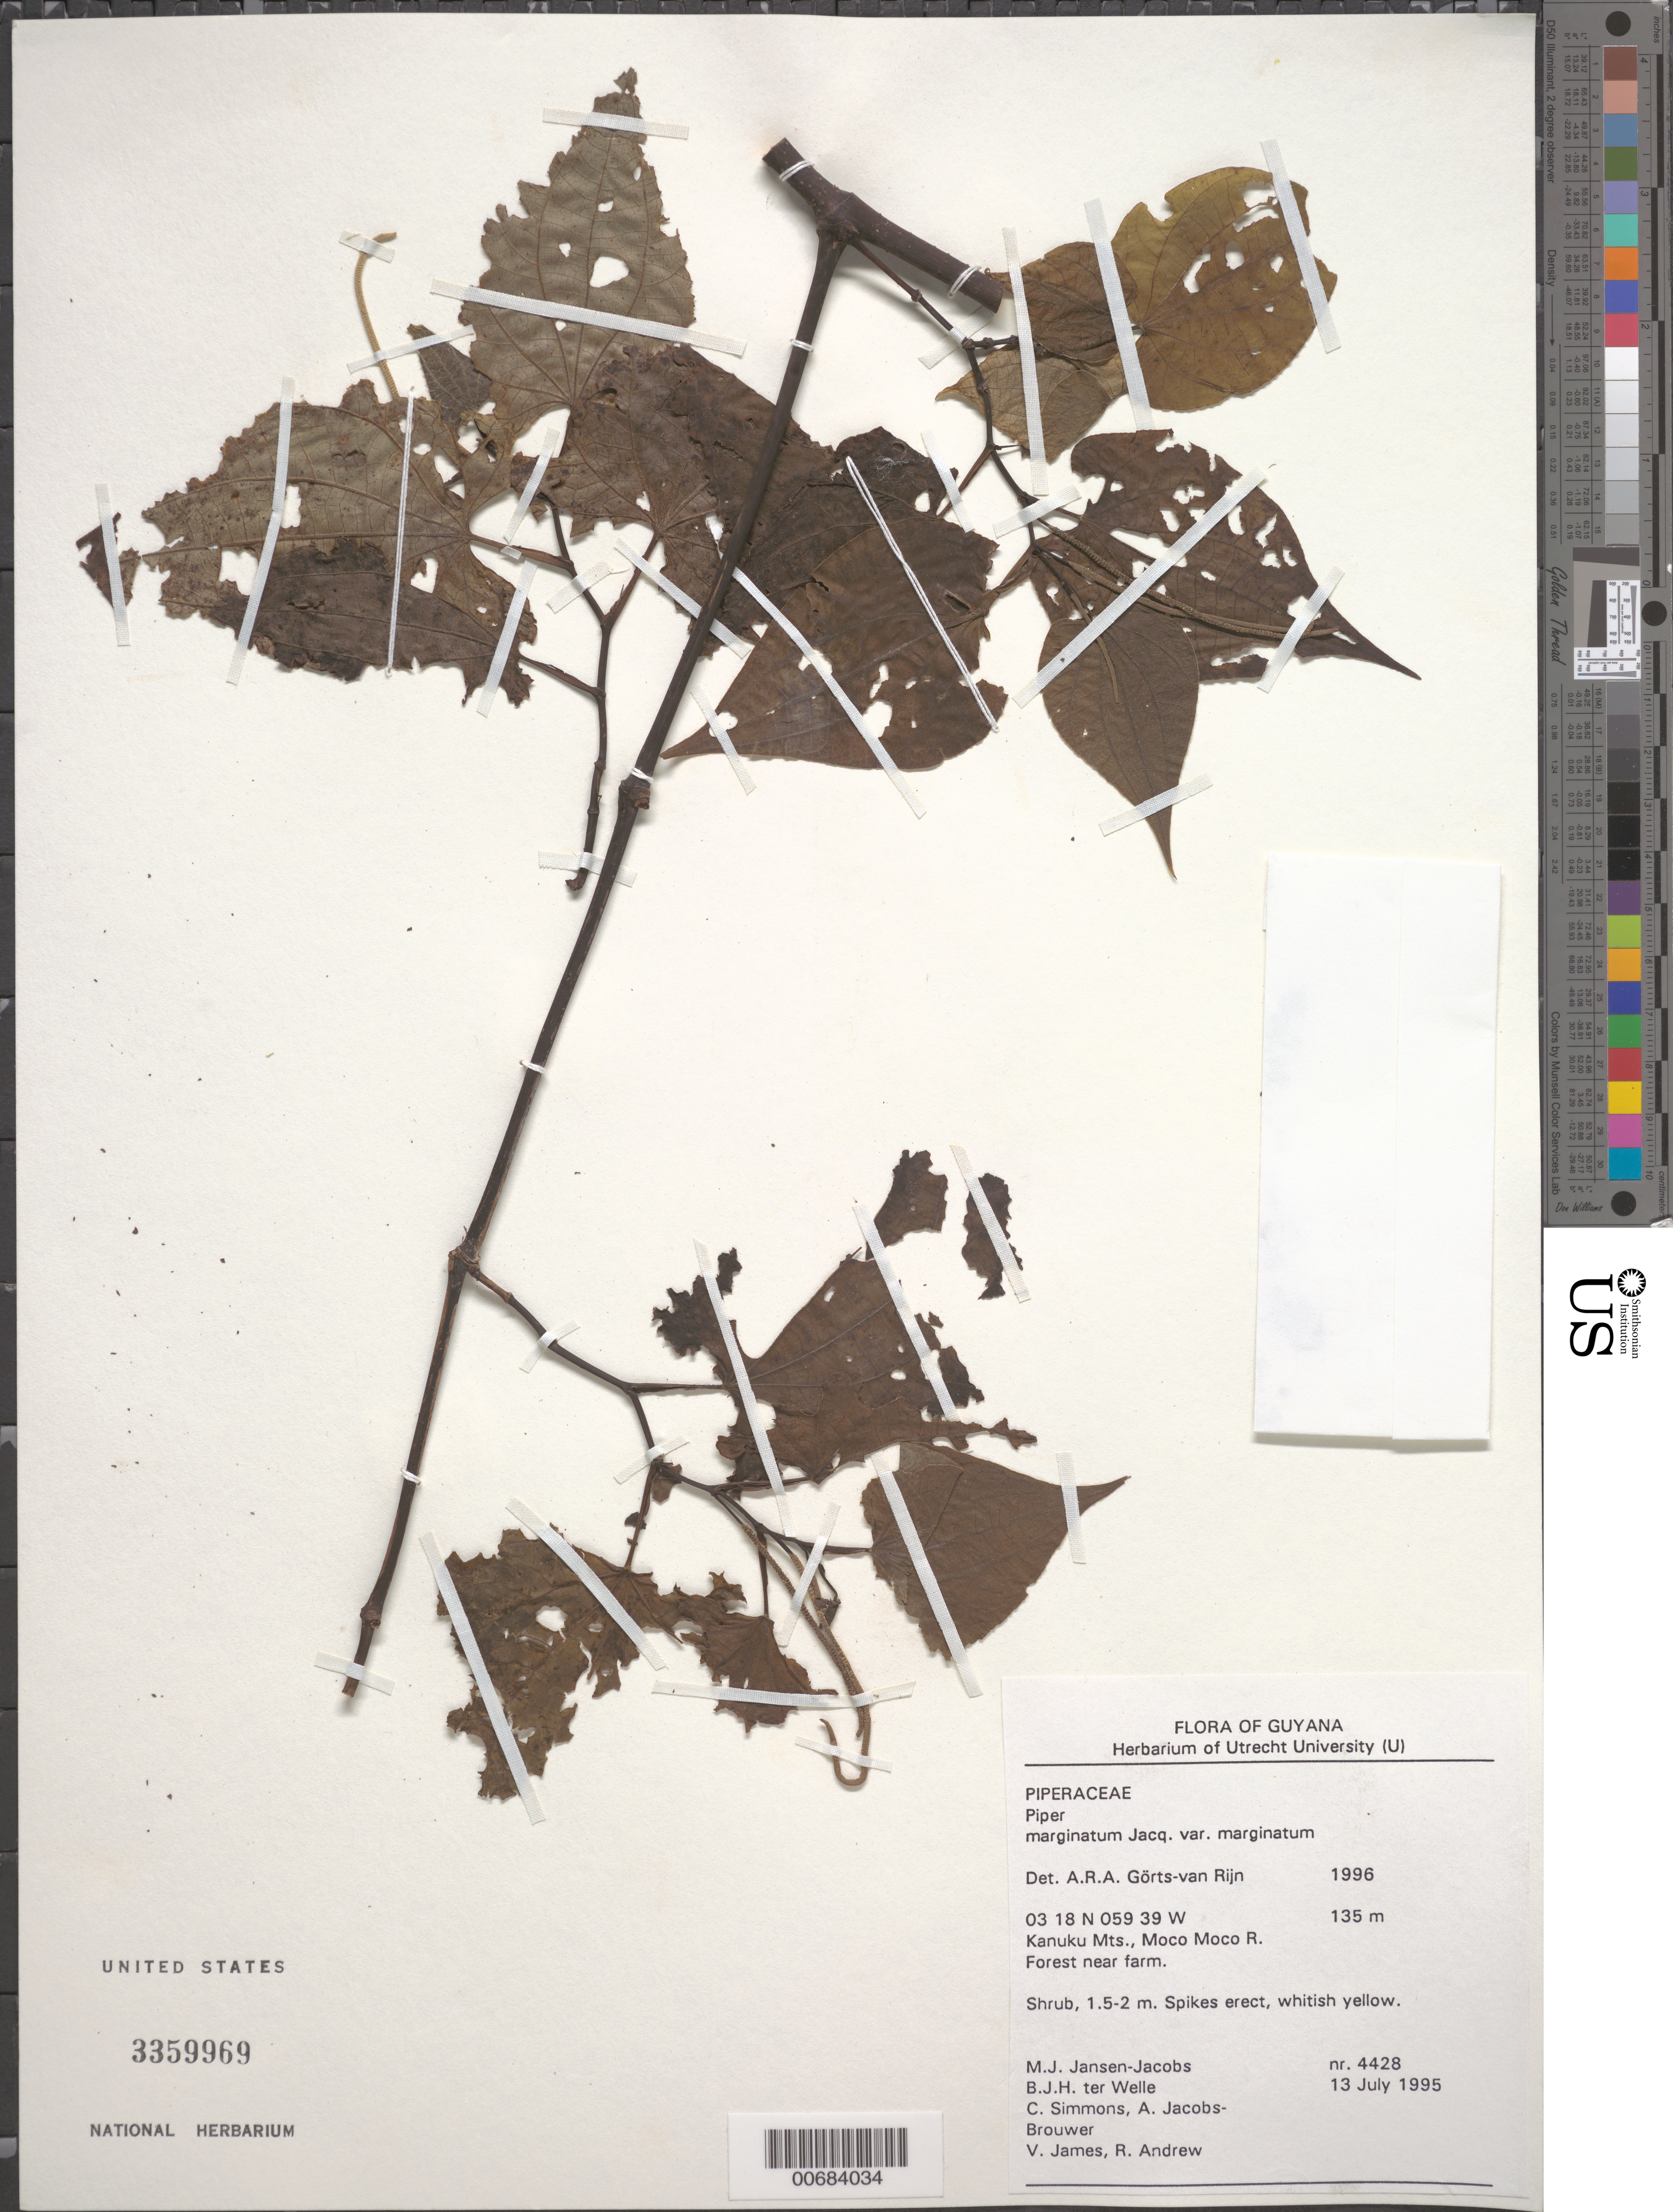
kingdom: Plantae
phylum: Tracheophyta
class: Magnoliopsida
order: Piperales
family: Piperaceae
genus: Piper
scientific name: Piper marginatum var. marginatum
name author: Jacq.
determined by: Görts-van Rijn, A. R. A.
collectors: M. J. Jansen-Jacobs, B. Welle, C. Simmons, A. Jacobs-Brouwer, V. James & R. Andrew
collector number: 4428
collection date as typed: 13-Jul-95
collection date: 1995-07-13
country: Guyana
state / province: U. Takutu-U. Essequibo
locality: Moco Moco River, Kanuku Mts.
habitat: Forest near farm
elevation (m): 135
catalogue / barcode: US 3359969